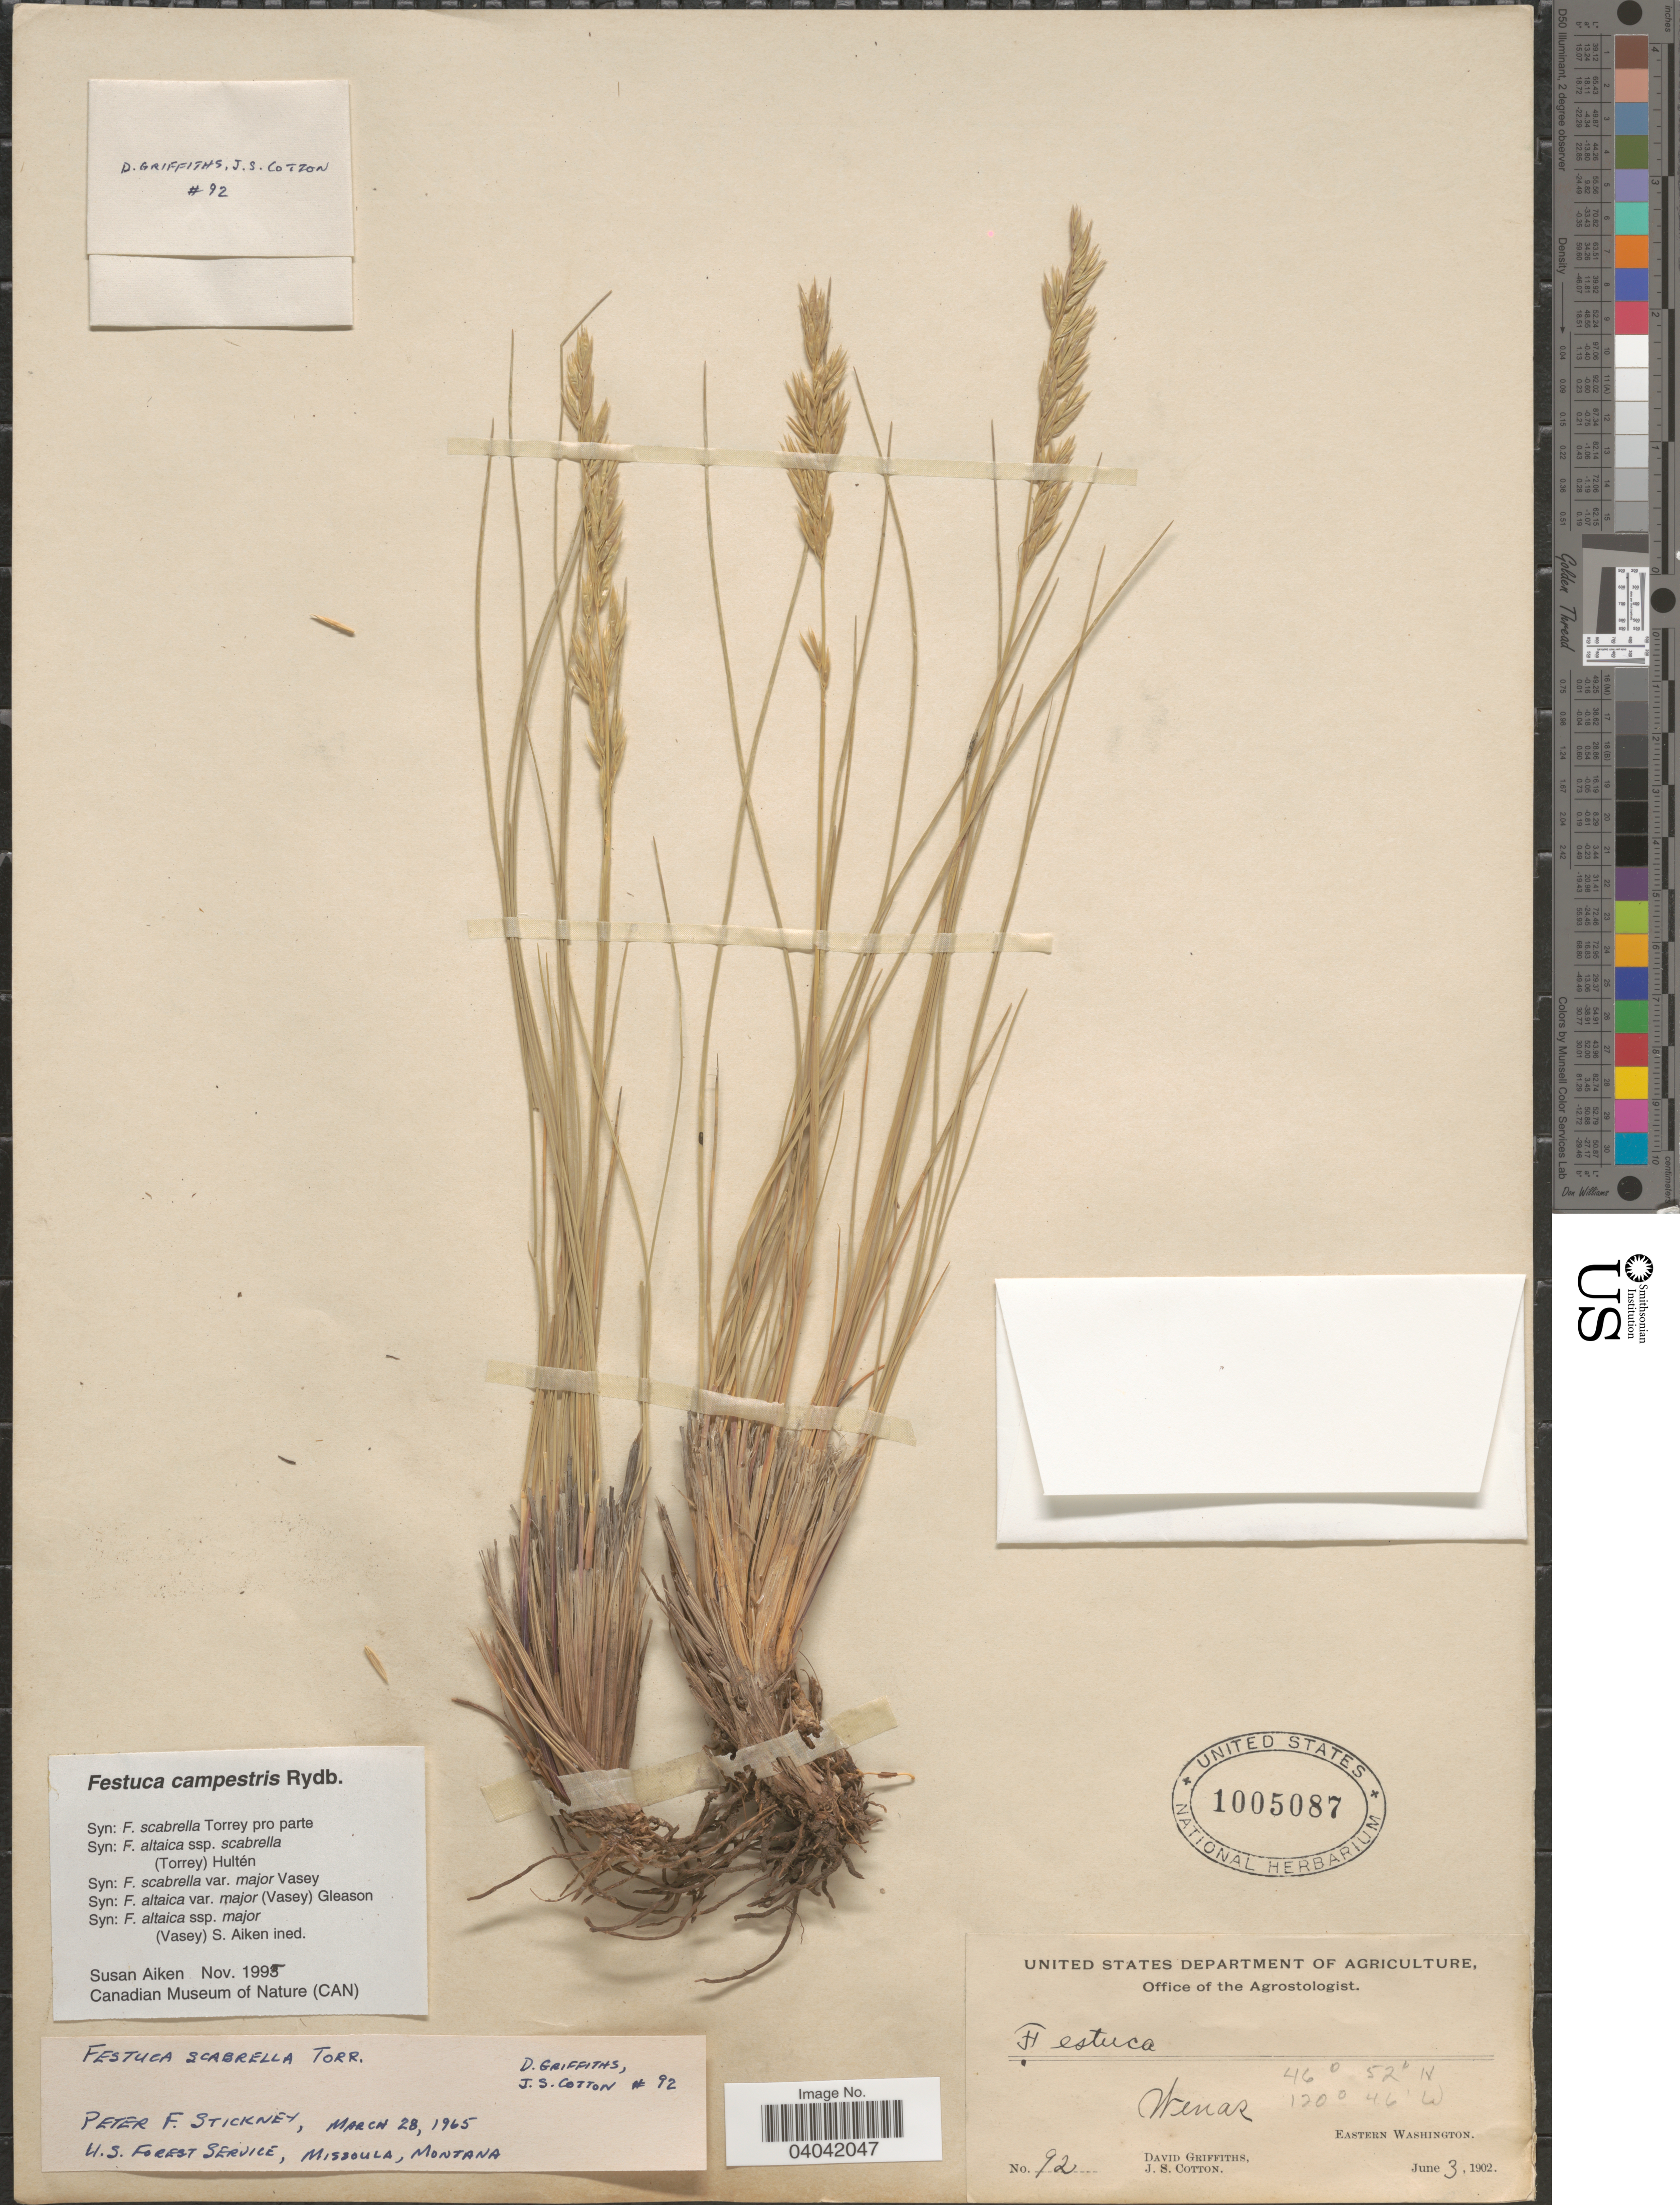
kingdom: Plantae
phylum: Tracheophyta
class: Liliopsida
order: Poales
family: Poaceae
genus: Festuca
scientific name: Festuca campestris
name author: Rydb.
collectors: D. Griffiths & J. S. Cotton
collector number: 92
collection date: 1902-06-03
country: United States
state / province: Washington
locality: Wenas. Eastern Washington.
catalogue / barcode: US 1005087